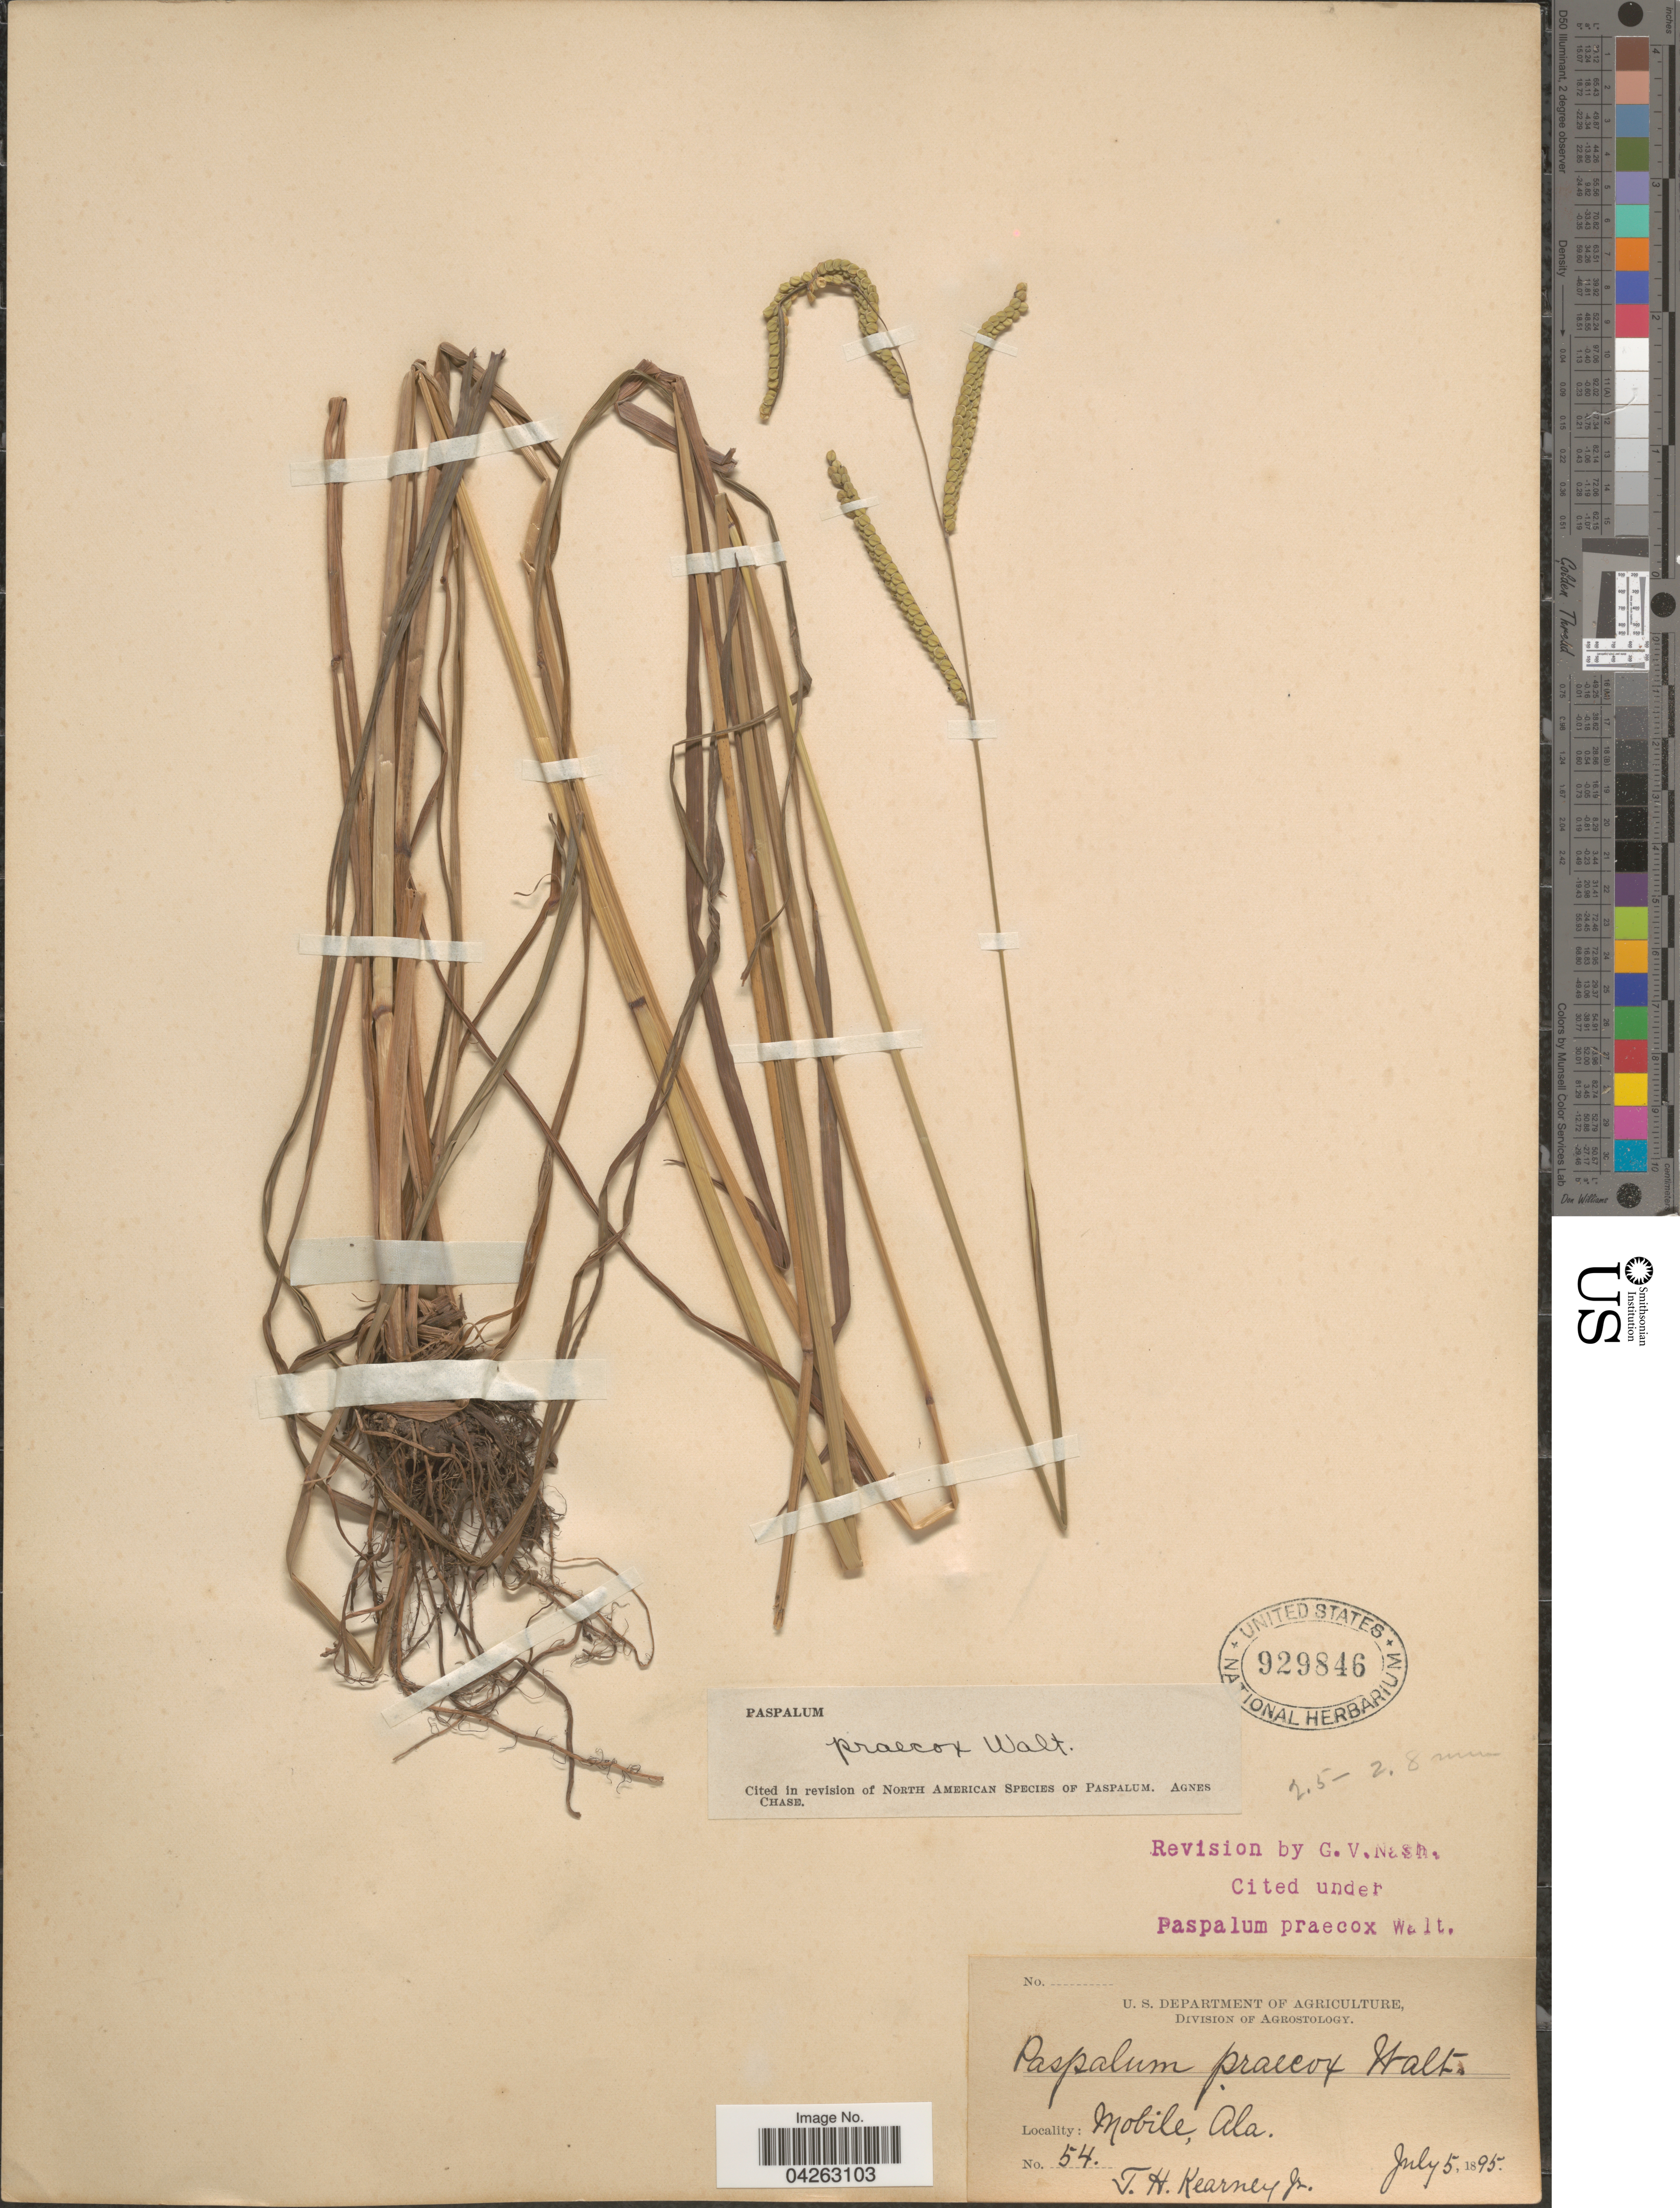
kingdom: Plantae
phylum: Tracheophyta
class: Liliopsida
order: Poales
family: Poaceae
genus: Paspalum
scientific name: Paspalum praecox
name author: Walter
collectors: T. H. Kearney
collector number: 54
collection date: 1895-07-05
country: United States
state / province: Alabama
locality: Mobile.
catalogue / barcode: US 929846